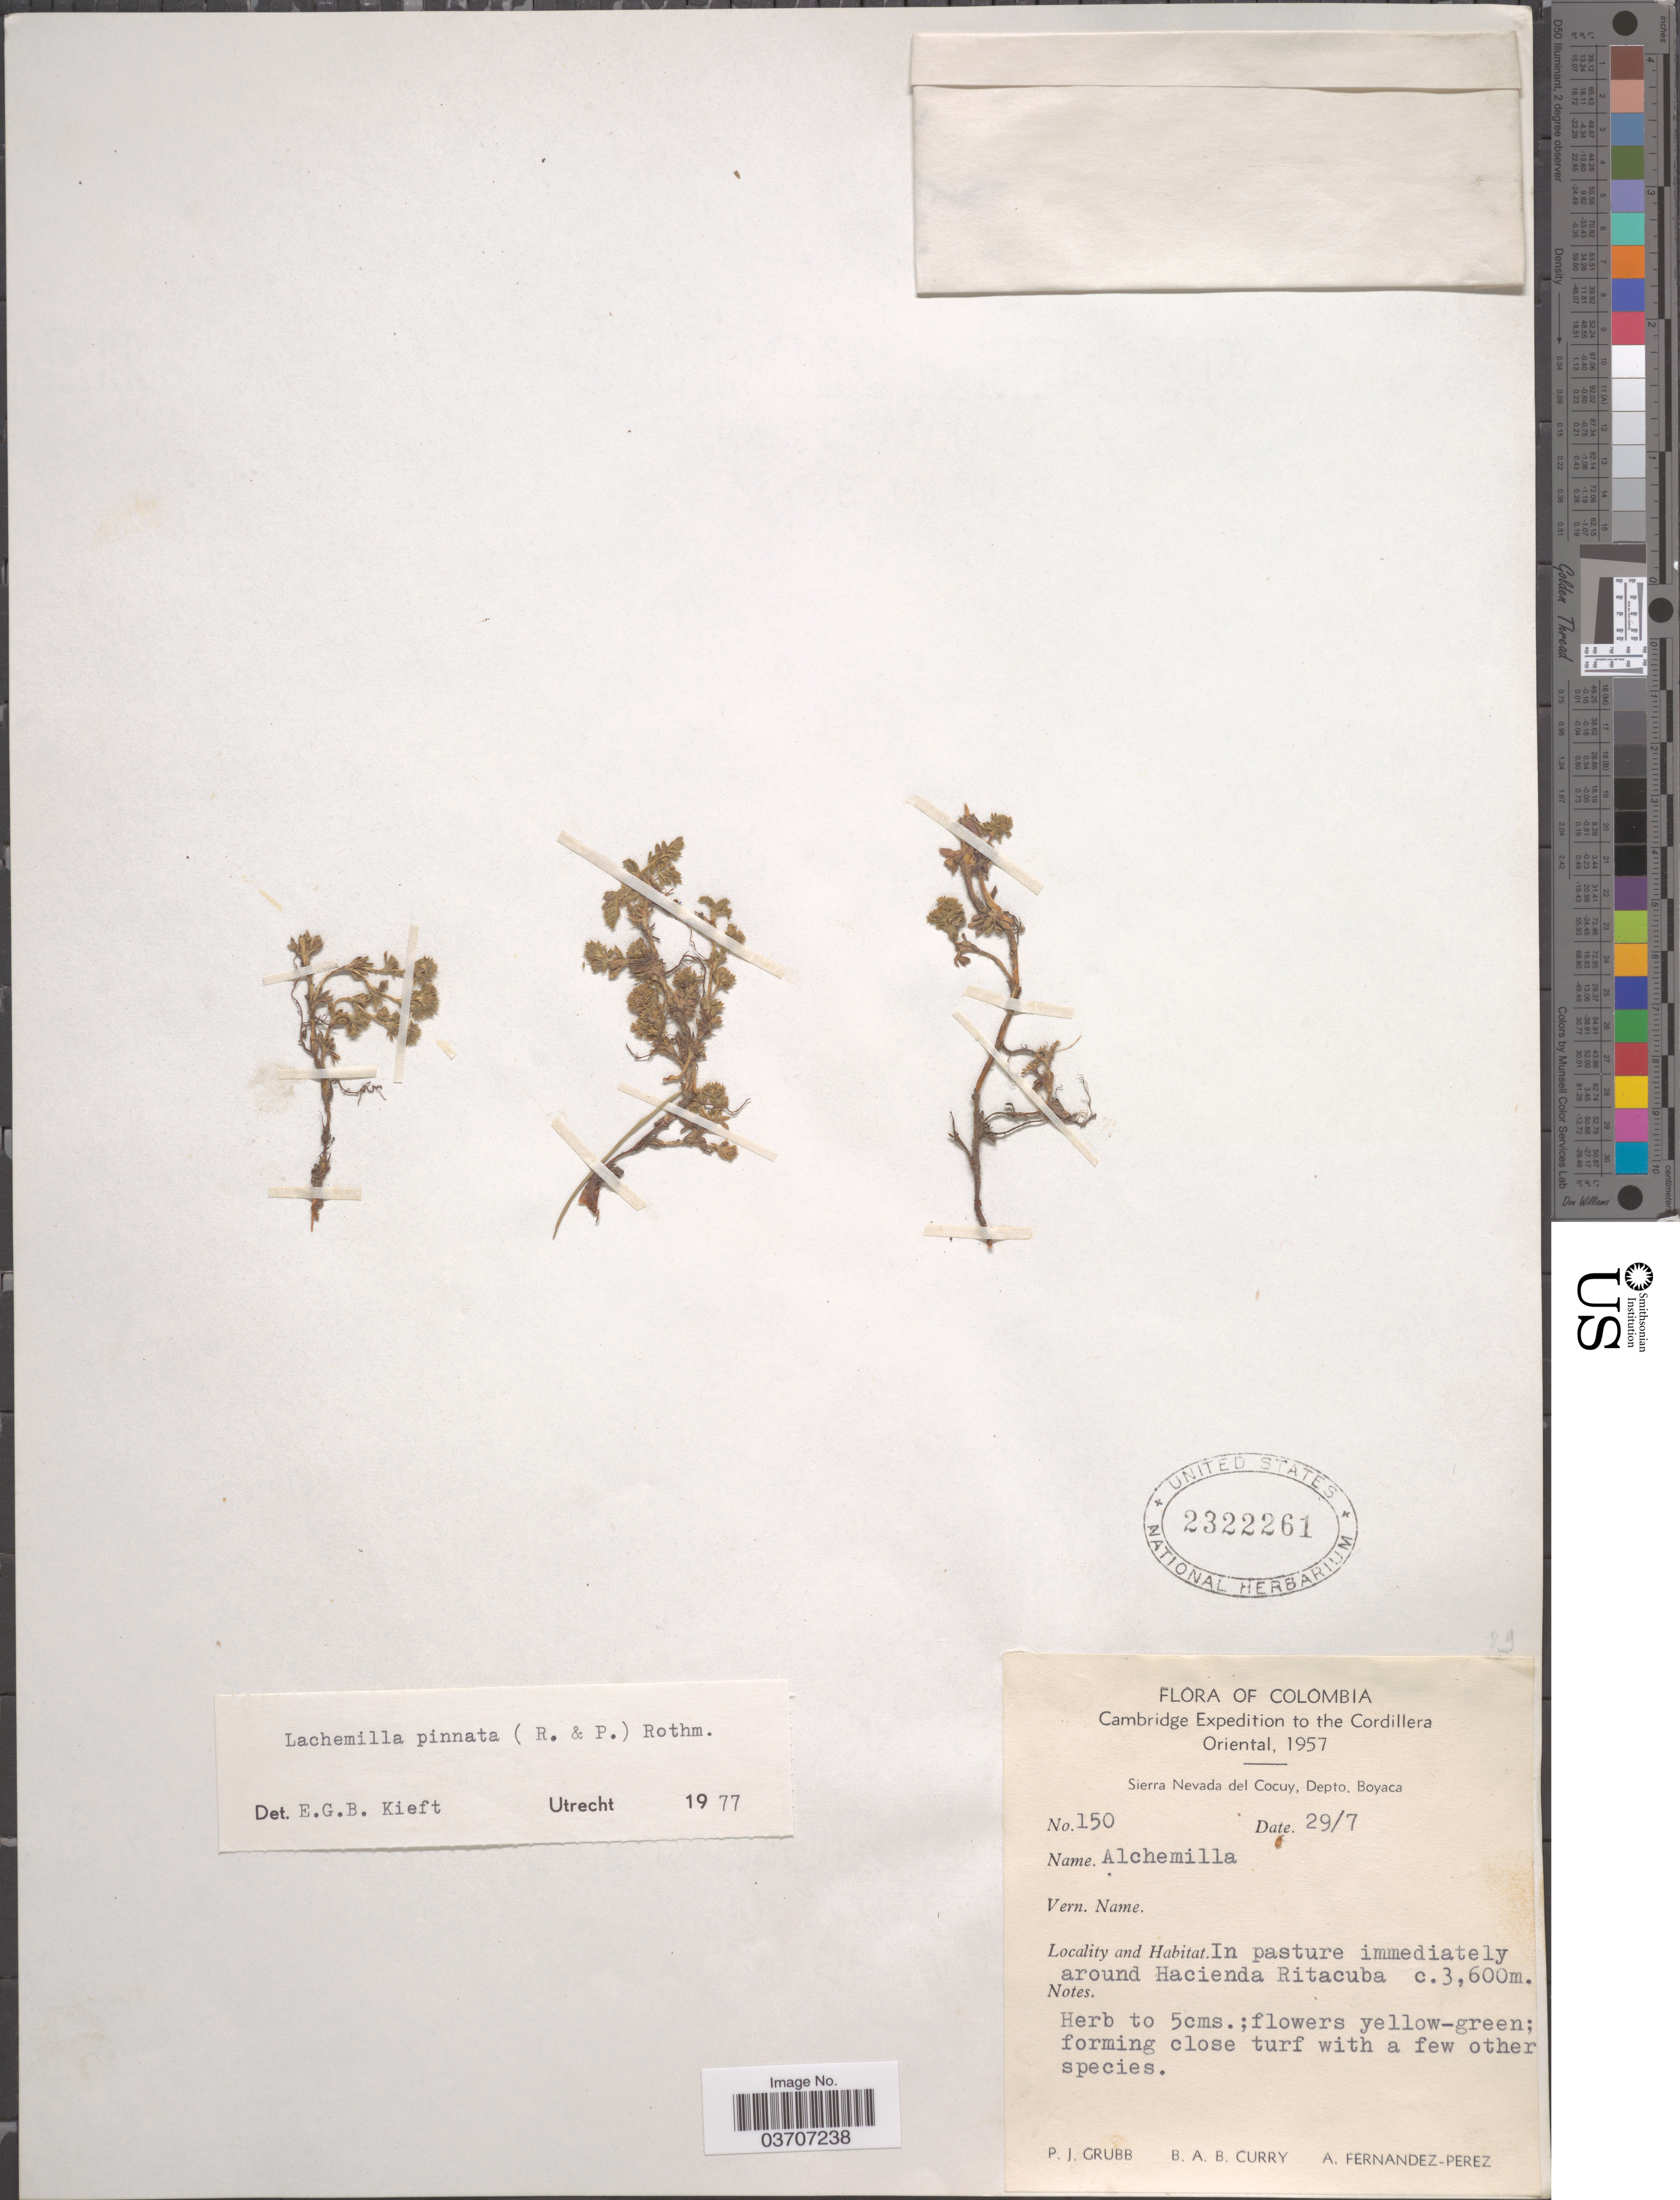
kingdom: Plantae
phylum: Tracheophyta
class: Magnoliopsida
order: Rosales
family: Rosaceae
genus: Lachemilla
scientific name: Lachemilla pinnata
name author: (Ruiz & Pav.) Rothm.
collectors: P. J. Grubb, B. A. B. Curry & A. Fernández-Pérez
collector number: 150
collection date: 1957-07-29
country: Colombia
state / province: Boyacá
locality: Cordillera Oriental. Sierra Nevada del Cocuy, Depto. Boyaca. Immediately around Hacienda Ritacuba.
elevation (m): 3600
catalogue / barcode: US 2322261